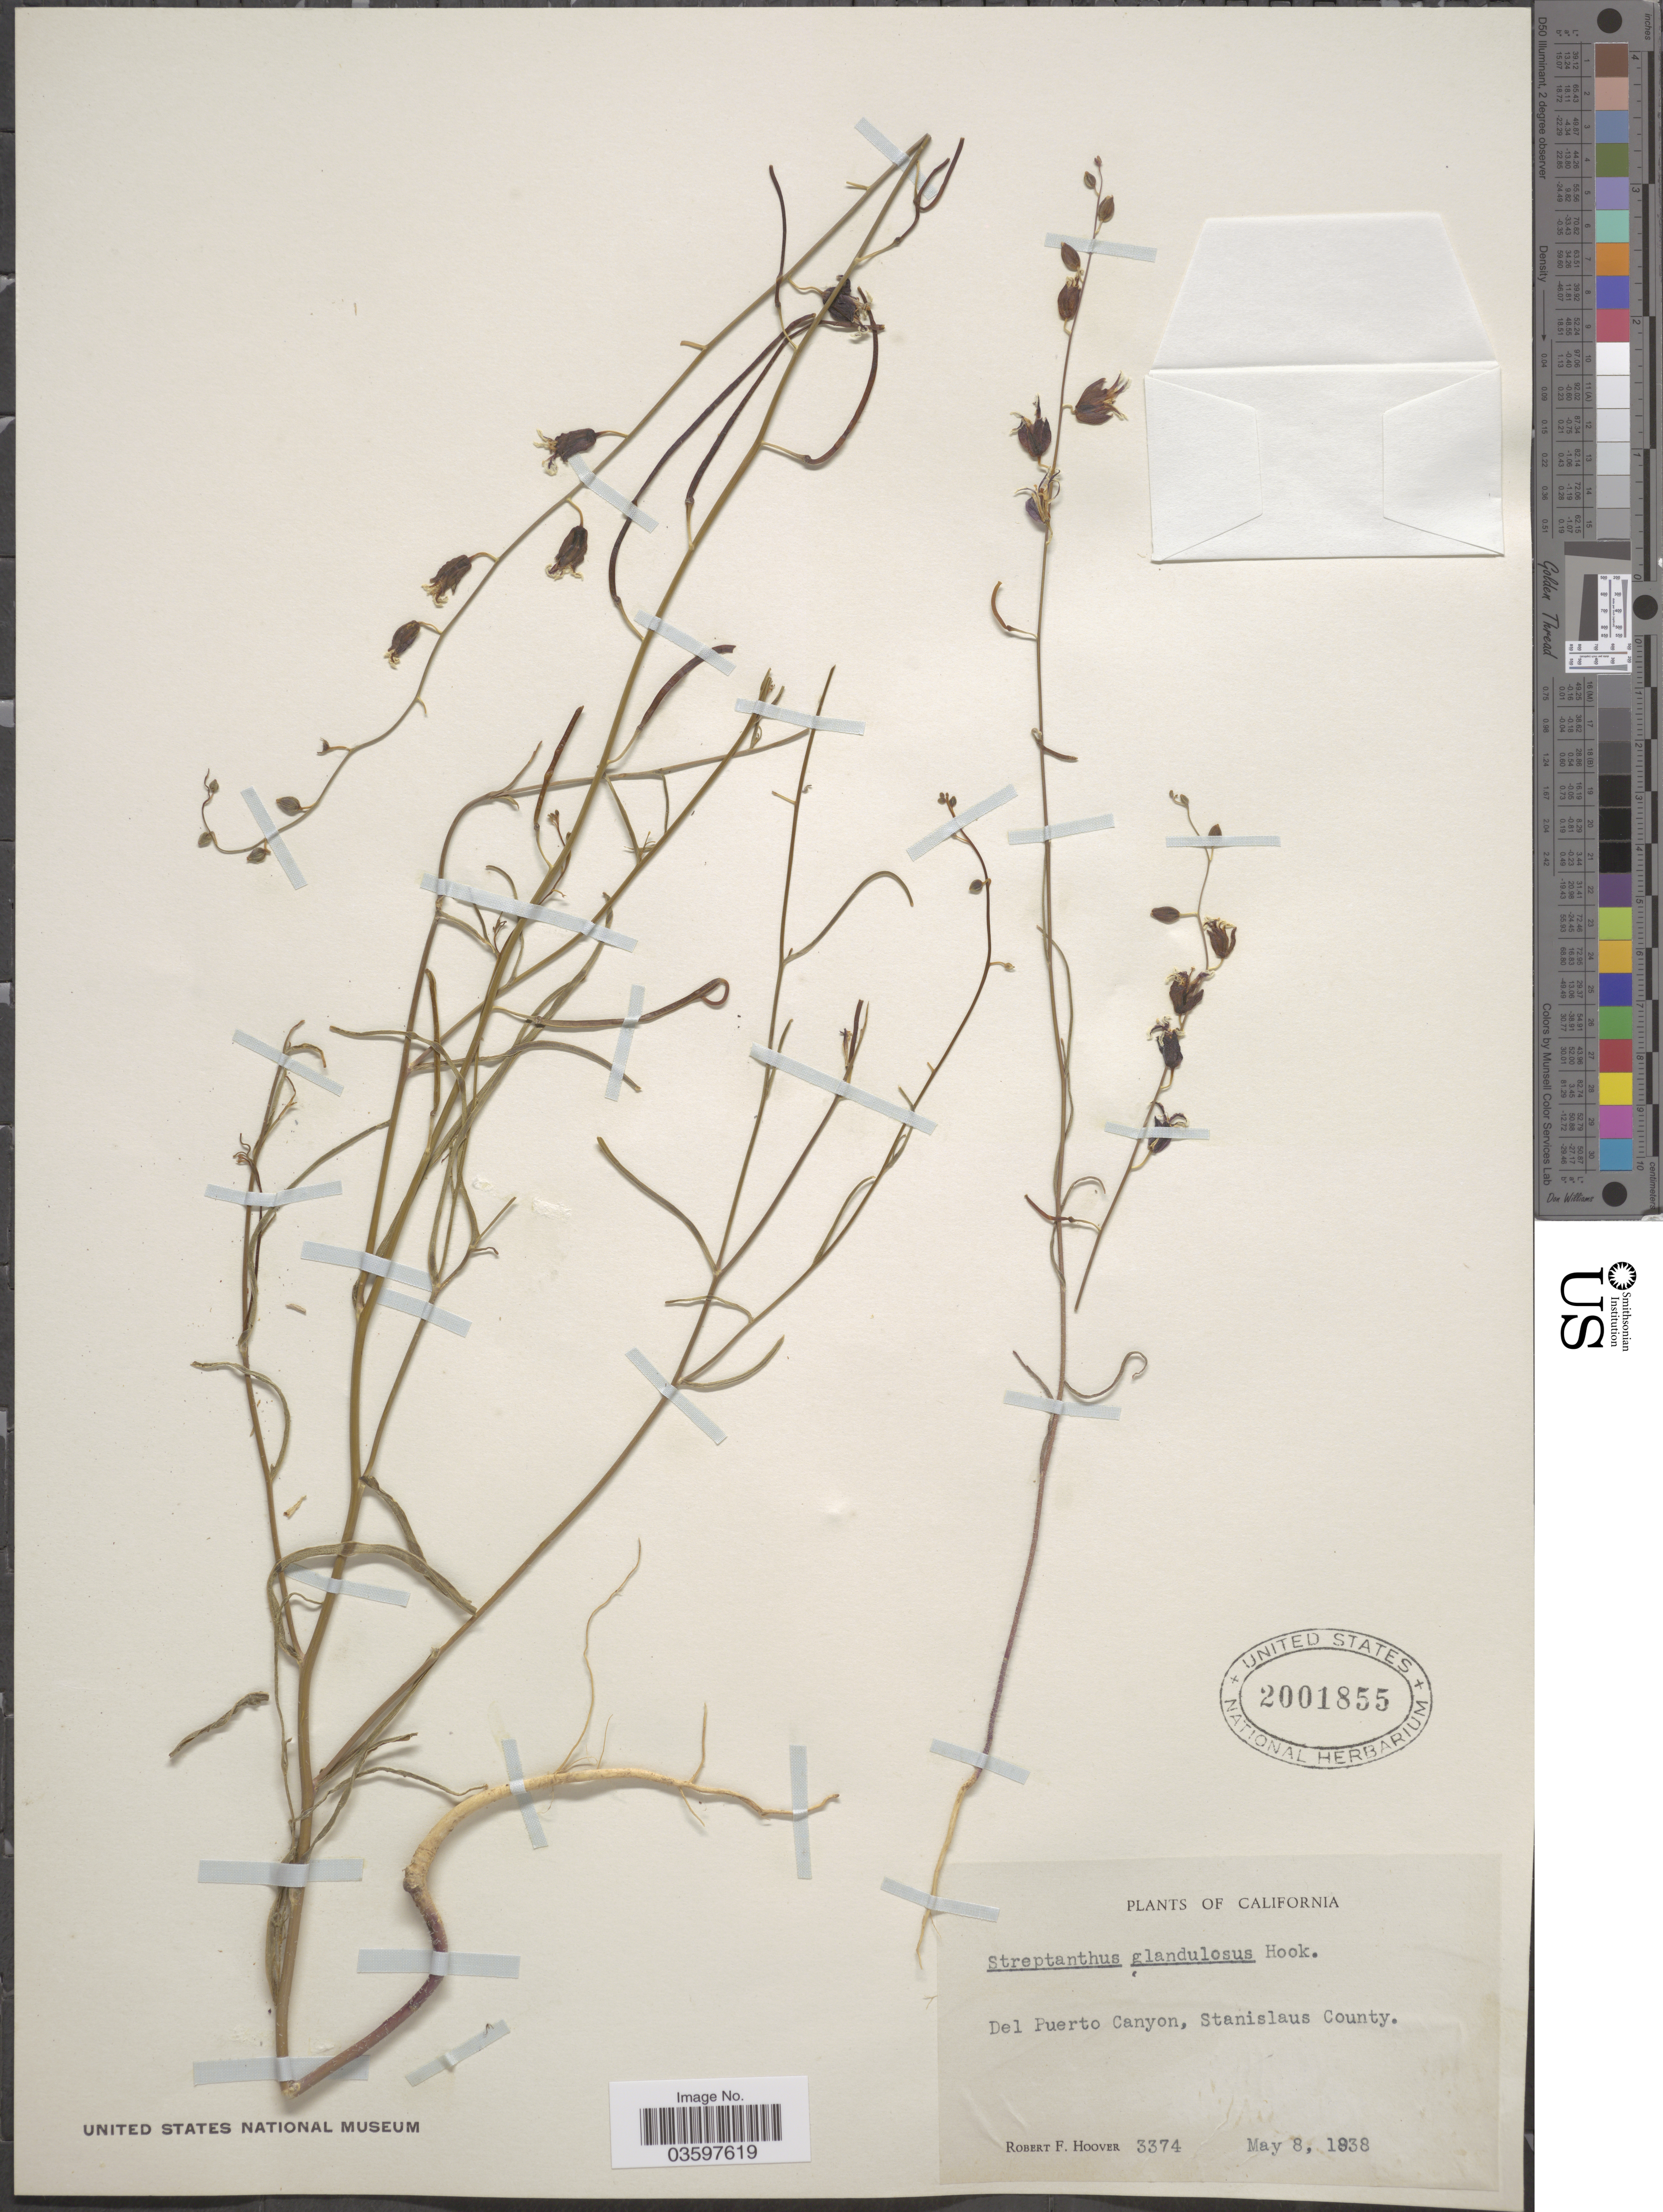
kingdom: Plantae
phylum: Tracheophyta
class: Magnoliopsida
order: Brassicales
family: Brassicaceae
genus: Streptanthus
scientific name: Streptanthus glandulosus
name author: Hook.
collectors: R. F. Hoover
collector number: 3374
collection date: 1838-05-08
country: United States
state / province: California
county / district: Stanislaus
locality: Del Puerto Canyon, Stanislaus County.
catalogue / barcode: US 2001855